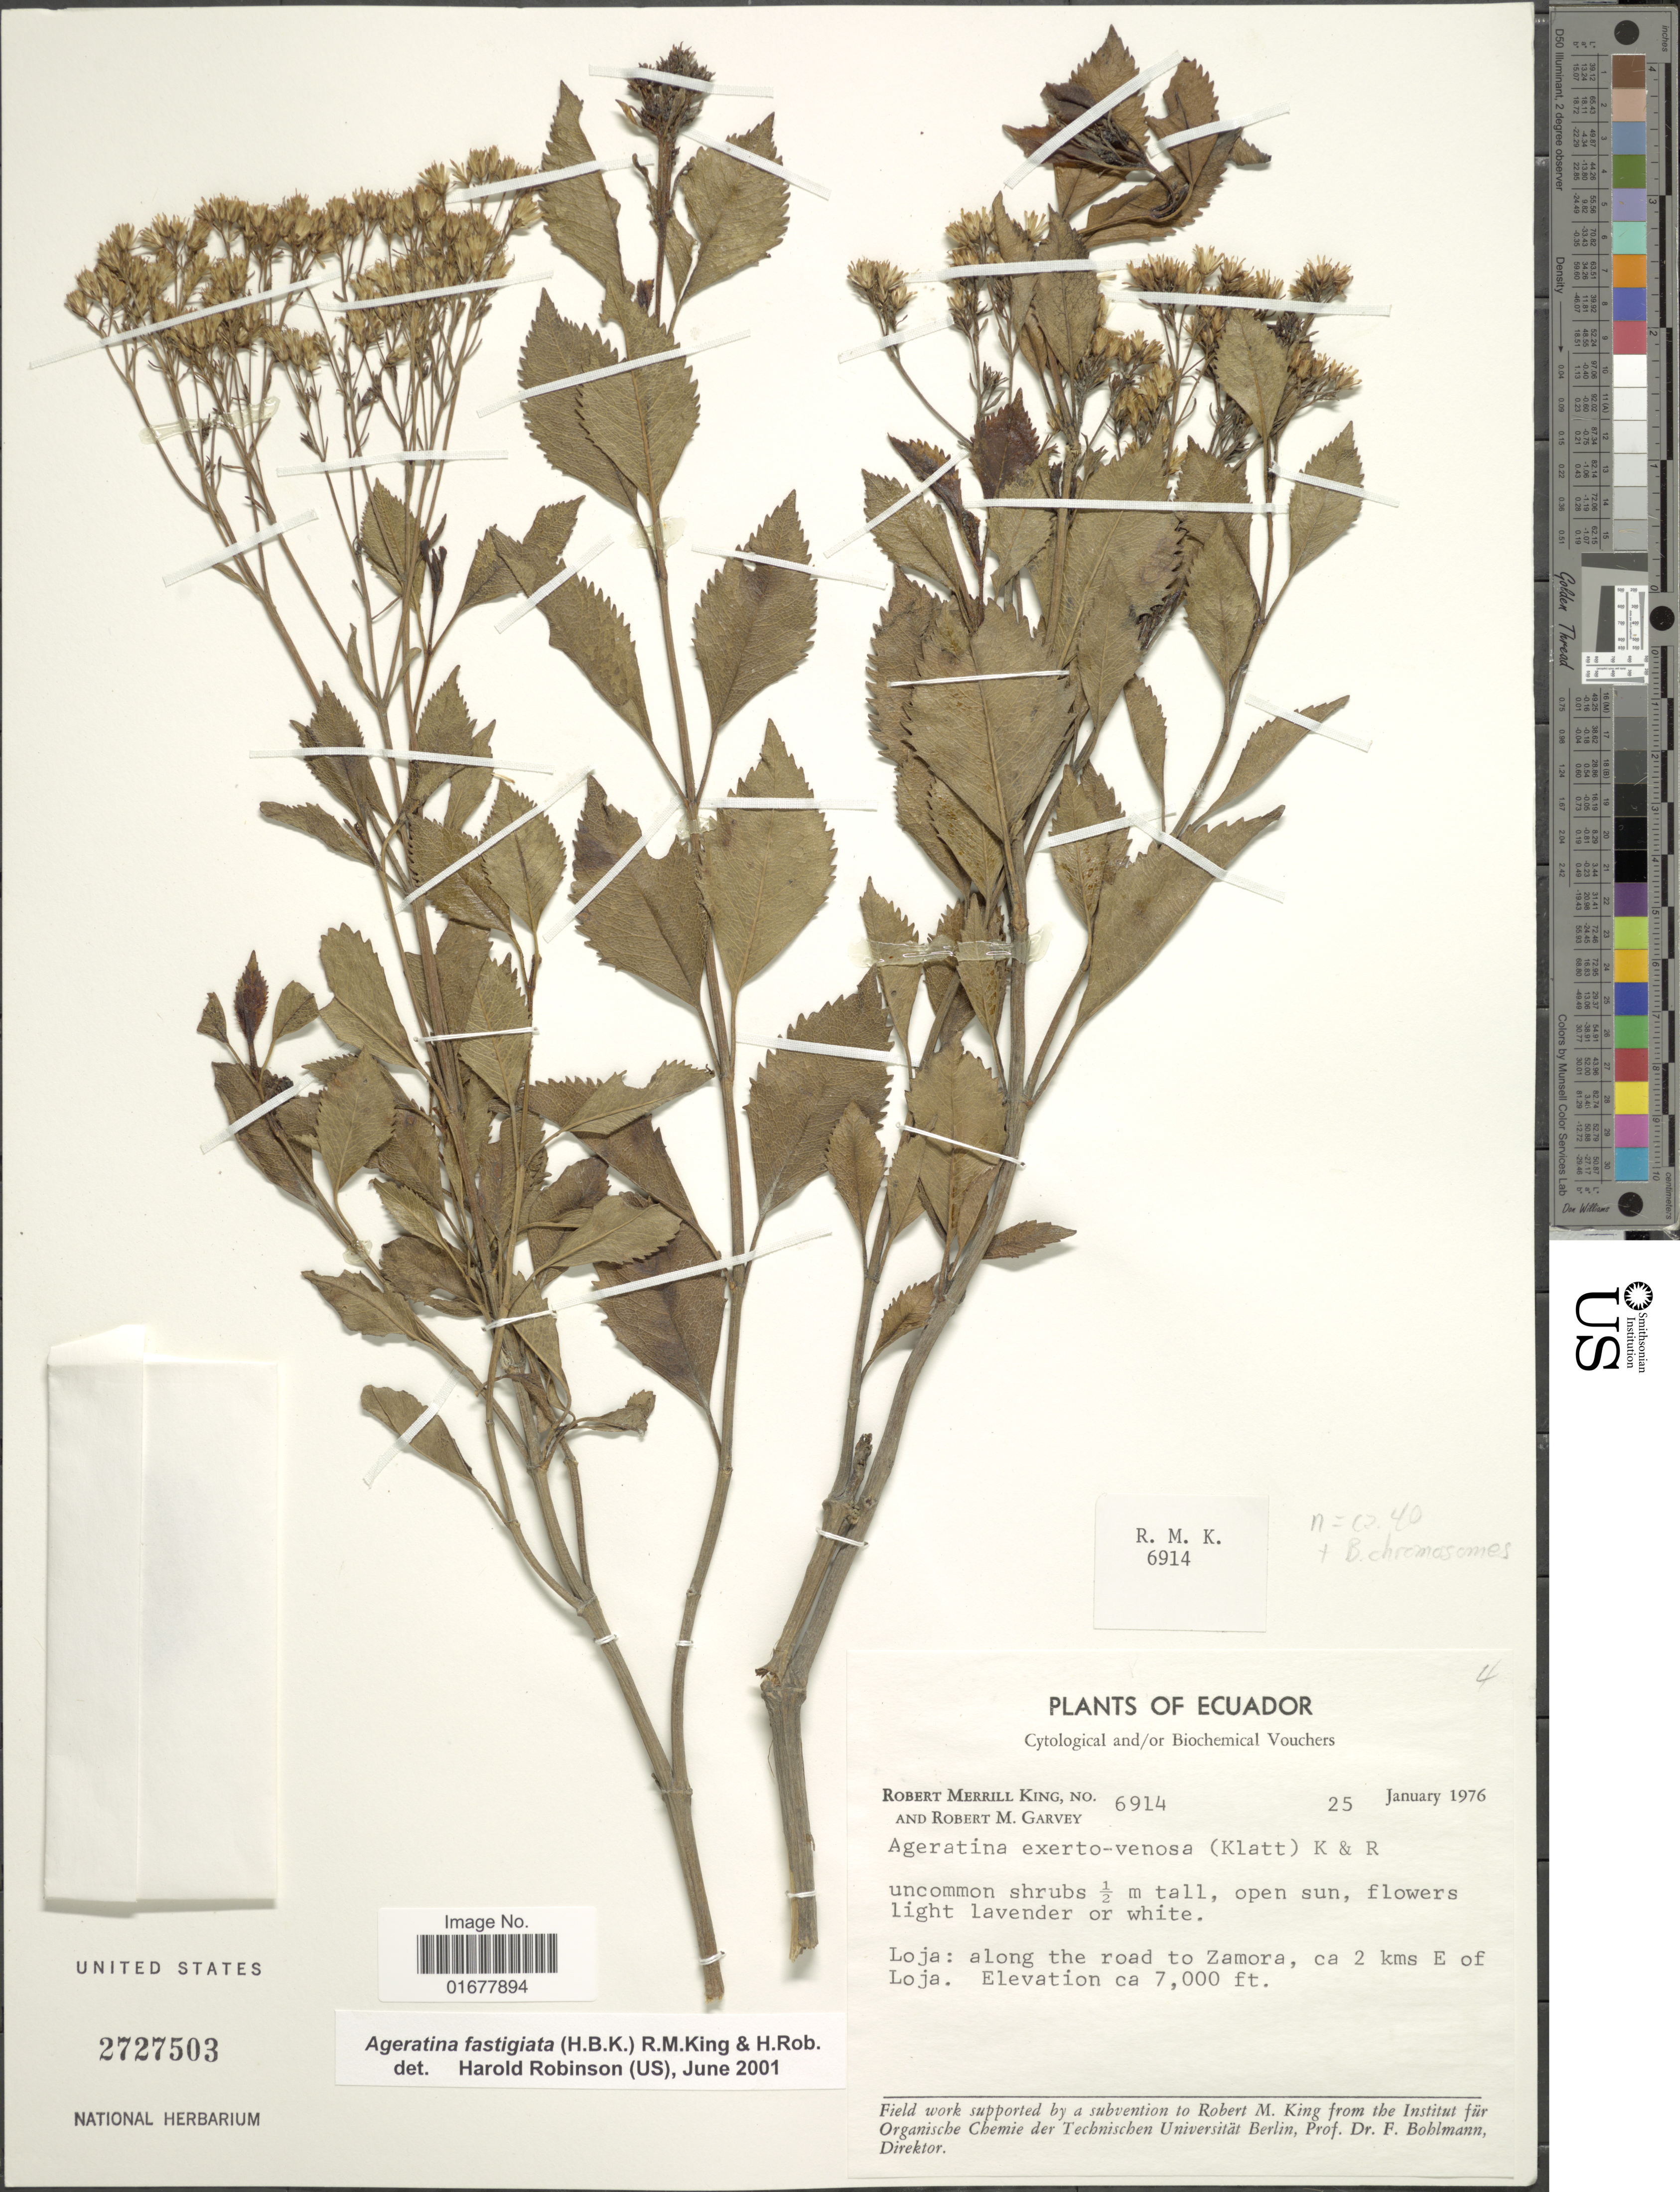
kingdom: Plantae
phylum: Tracheophyta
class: Magnoliopsida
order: Asterales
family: Asteraceae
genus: Ageratina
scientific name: Ageratina exserto-venosa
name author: (Klatt) R.M. King & H. Rob.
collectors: R. M. King & R. Garvey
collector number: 6914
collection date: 1976-01-25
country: Ecuador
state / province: Loja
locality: Loja: along the road to Zamora, 2 kms E of Loja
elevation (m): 2134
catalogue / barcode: US 2727503